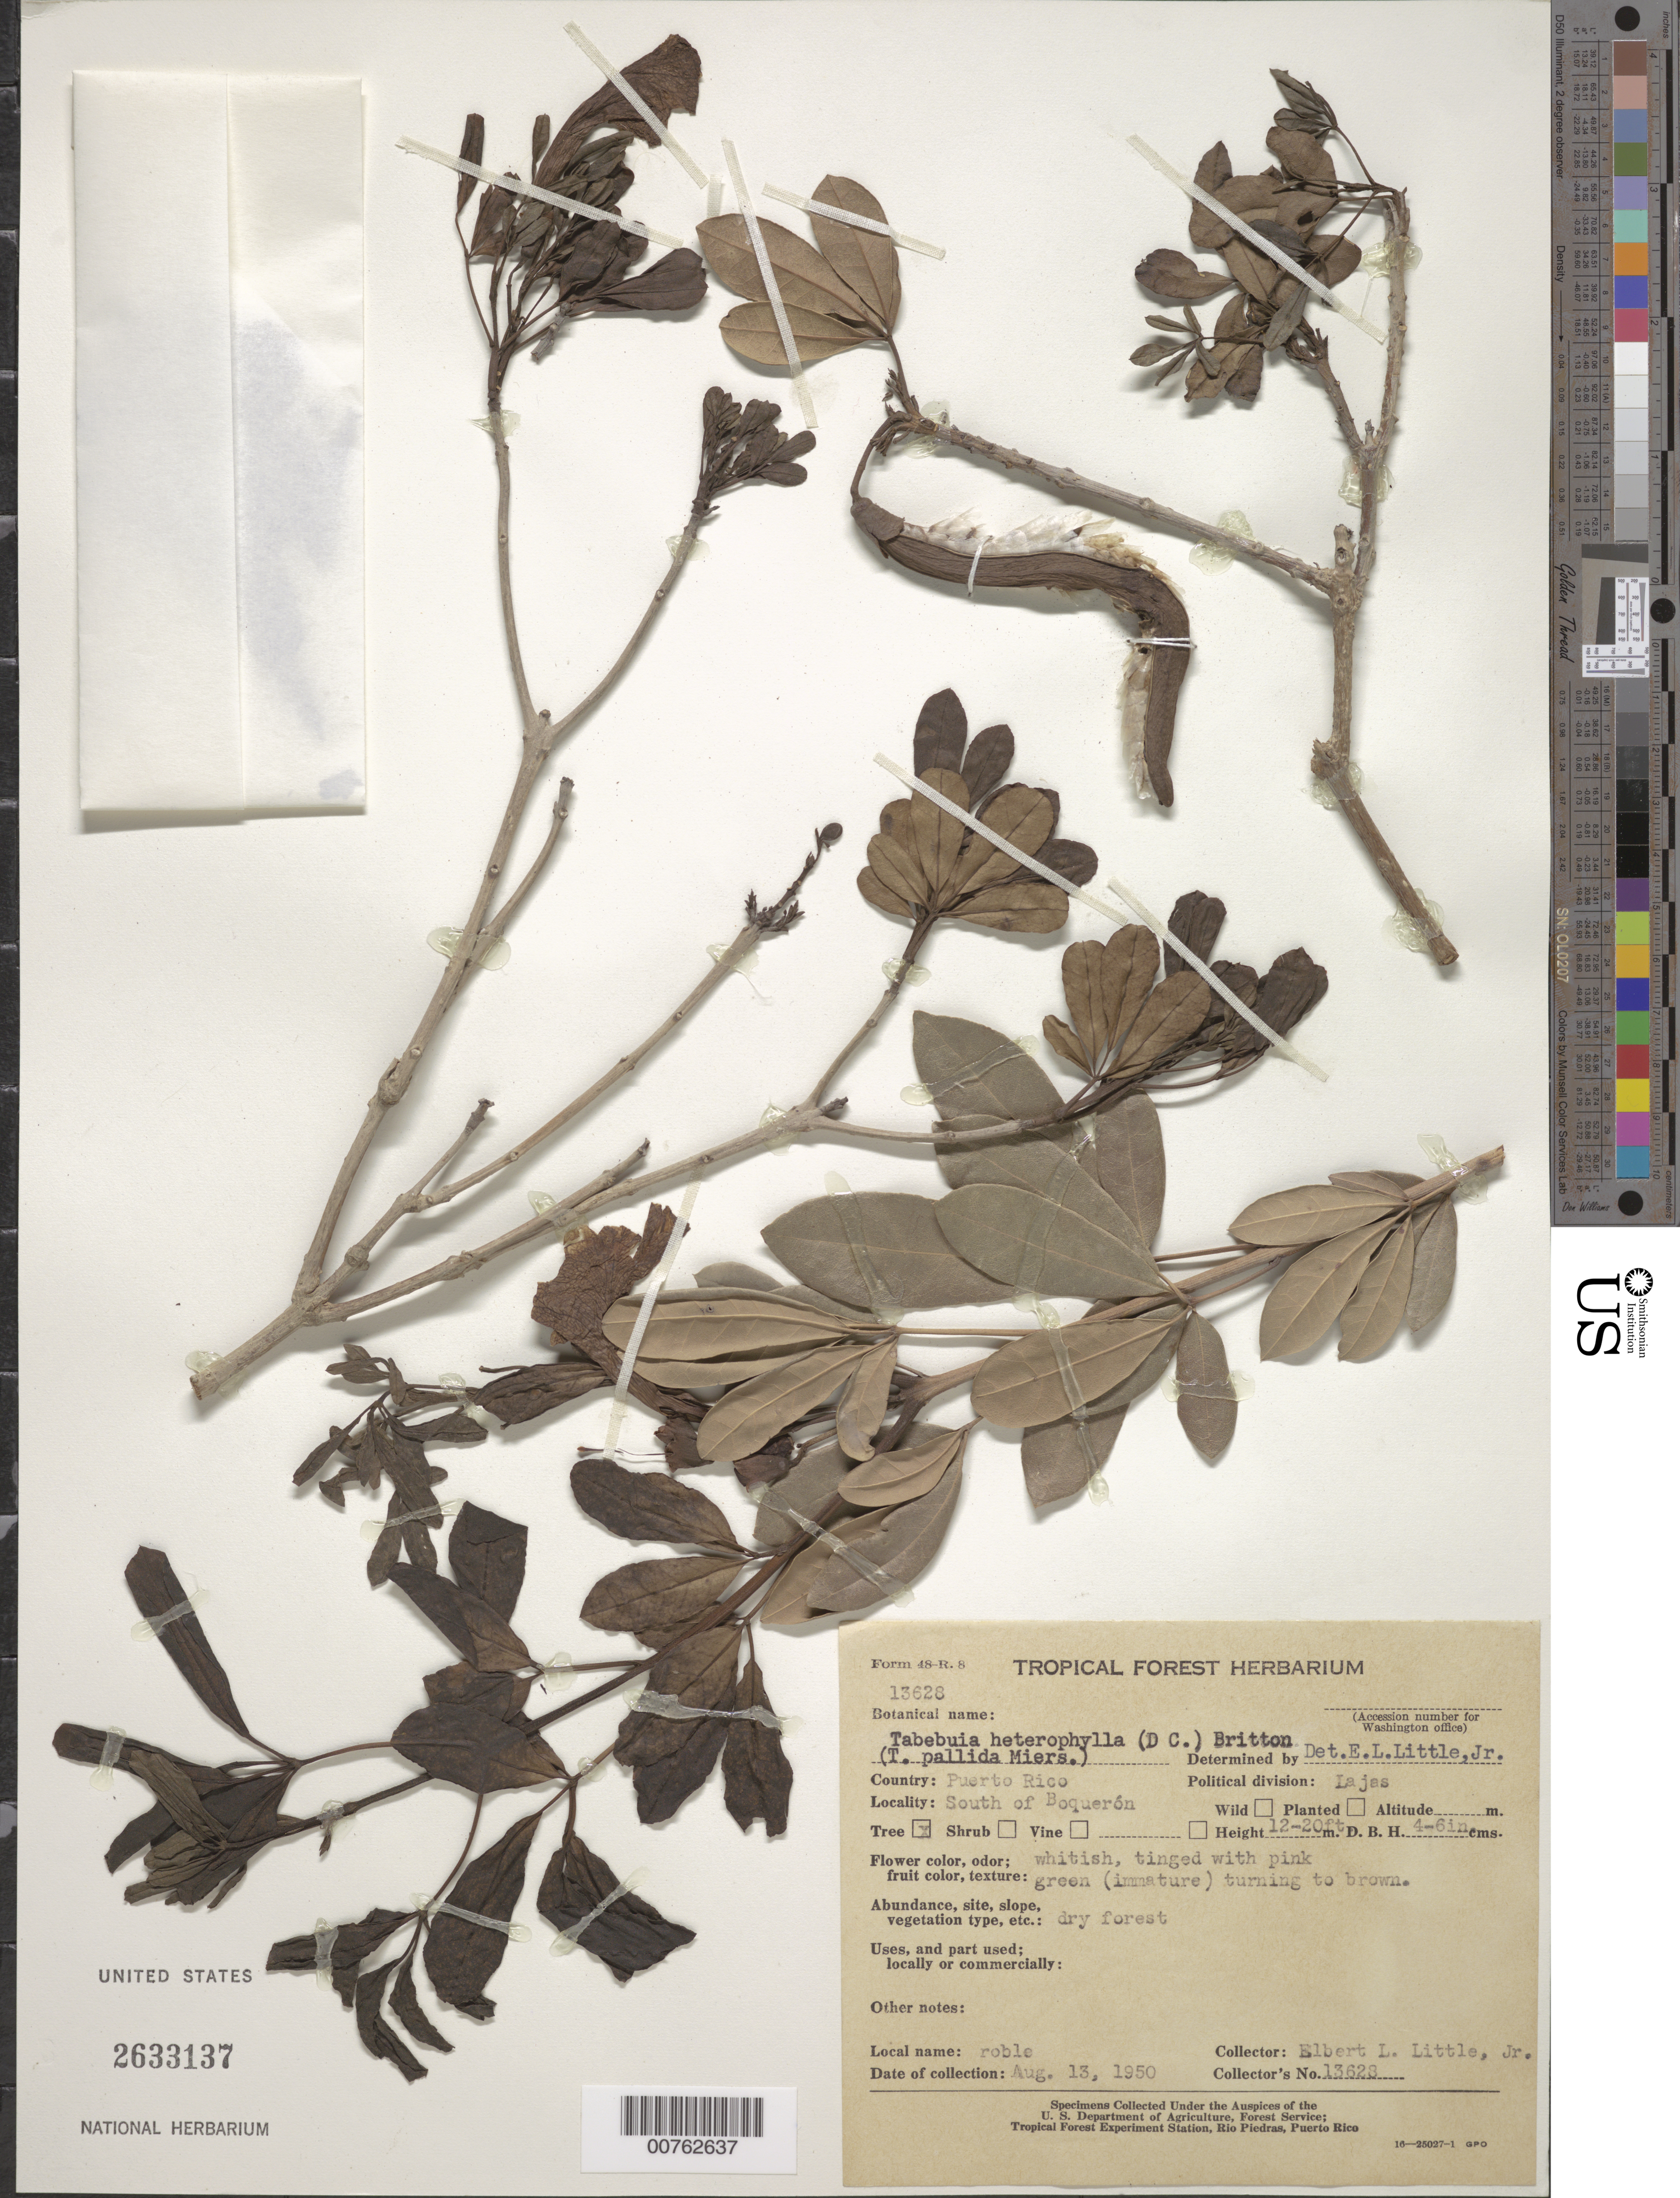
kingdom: Plantae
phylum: Tracheophyta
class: Magnoliopsida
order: Lamiales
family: Bignoniaceae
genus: Tabebuia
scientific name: Tabebuia heterophylla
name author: (DC.) Britton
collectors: E. L. Little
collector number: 13628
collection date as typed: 13 Aug 1950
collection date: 1950-08-13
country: Puerto Rico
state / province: Lajas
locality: Lajas, South of Boquerón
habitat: Dry forest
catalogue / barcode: US 2633137